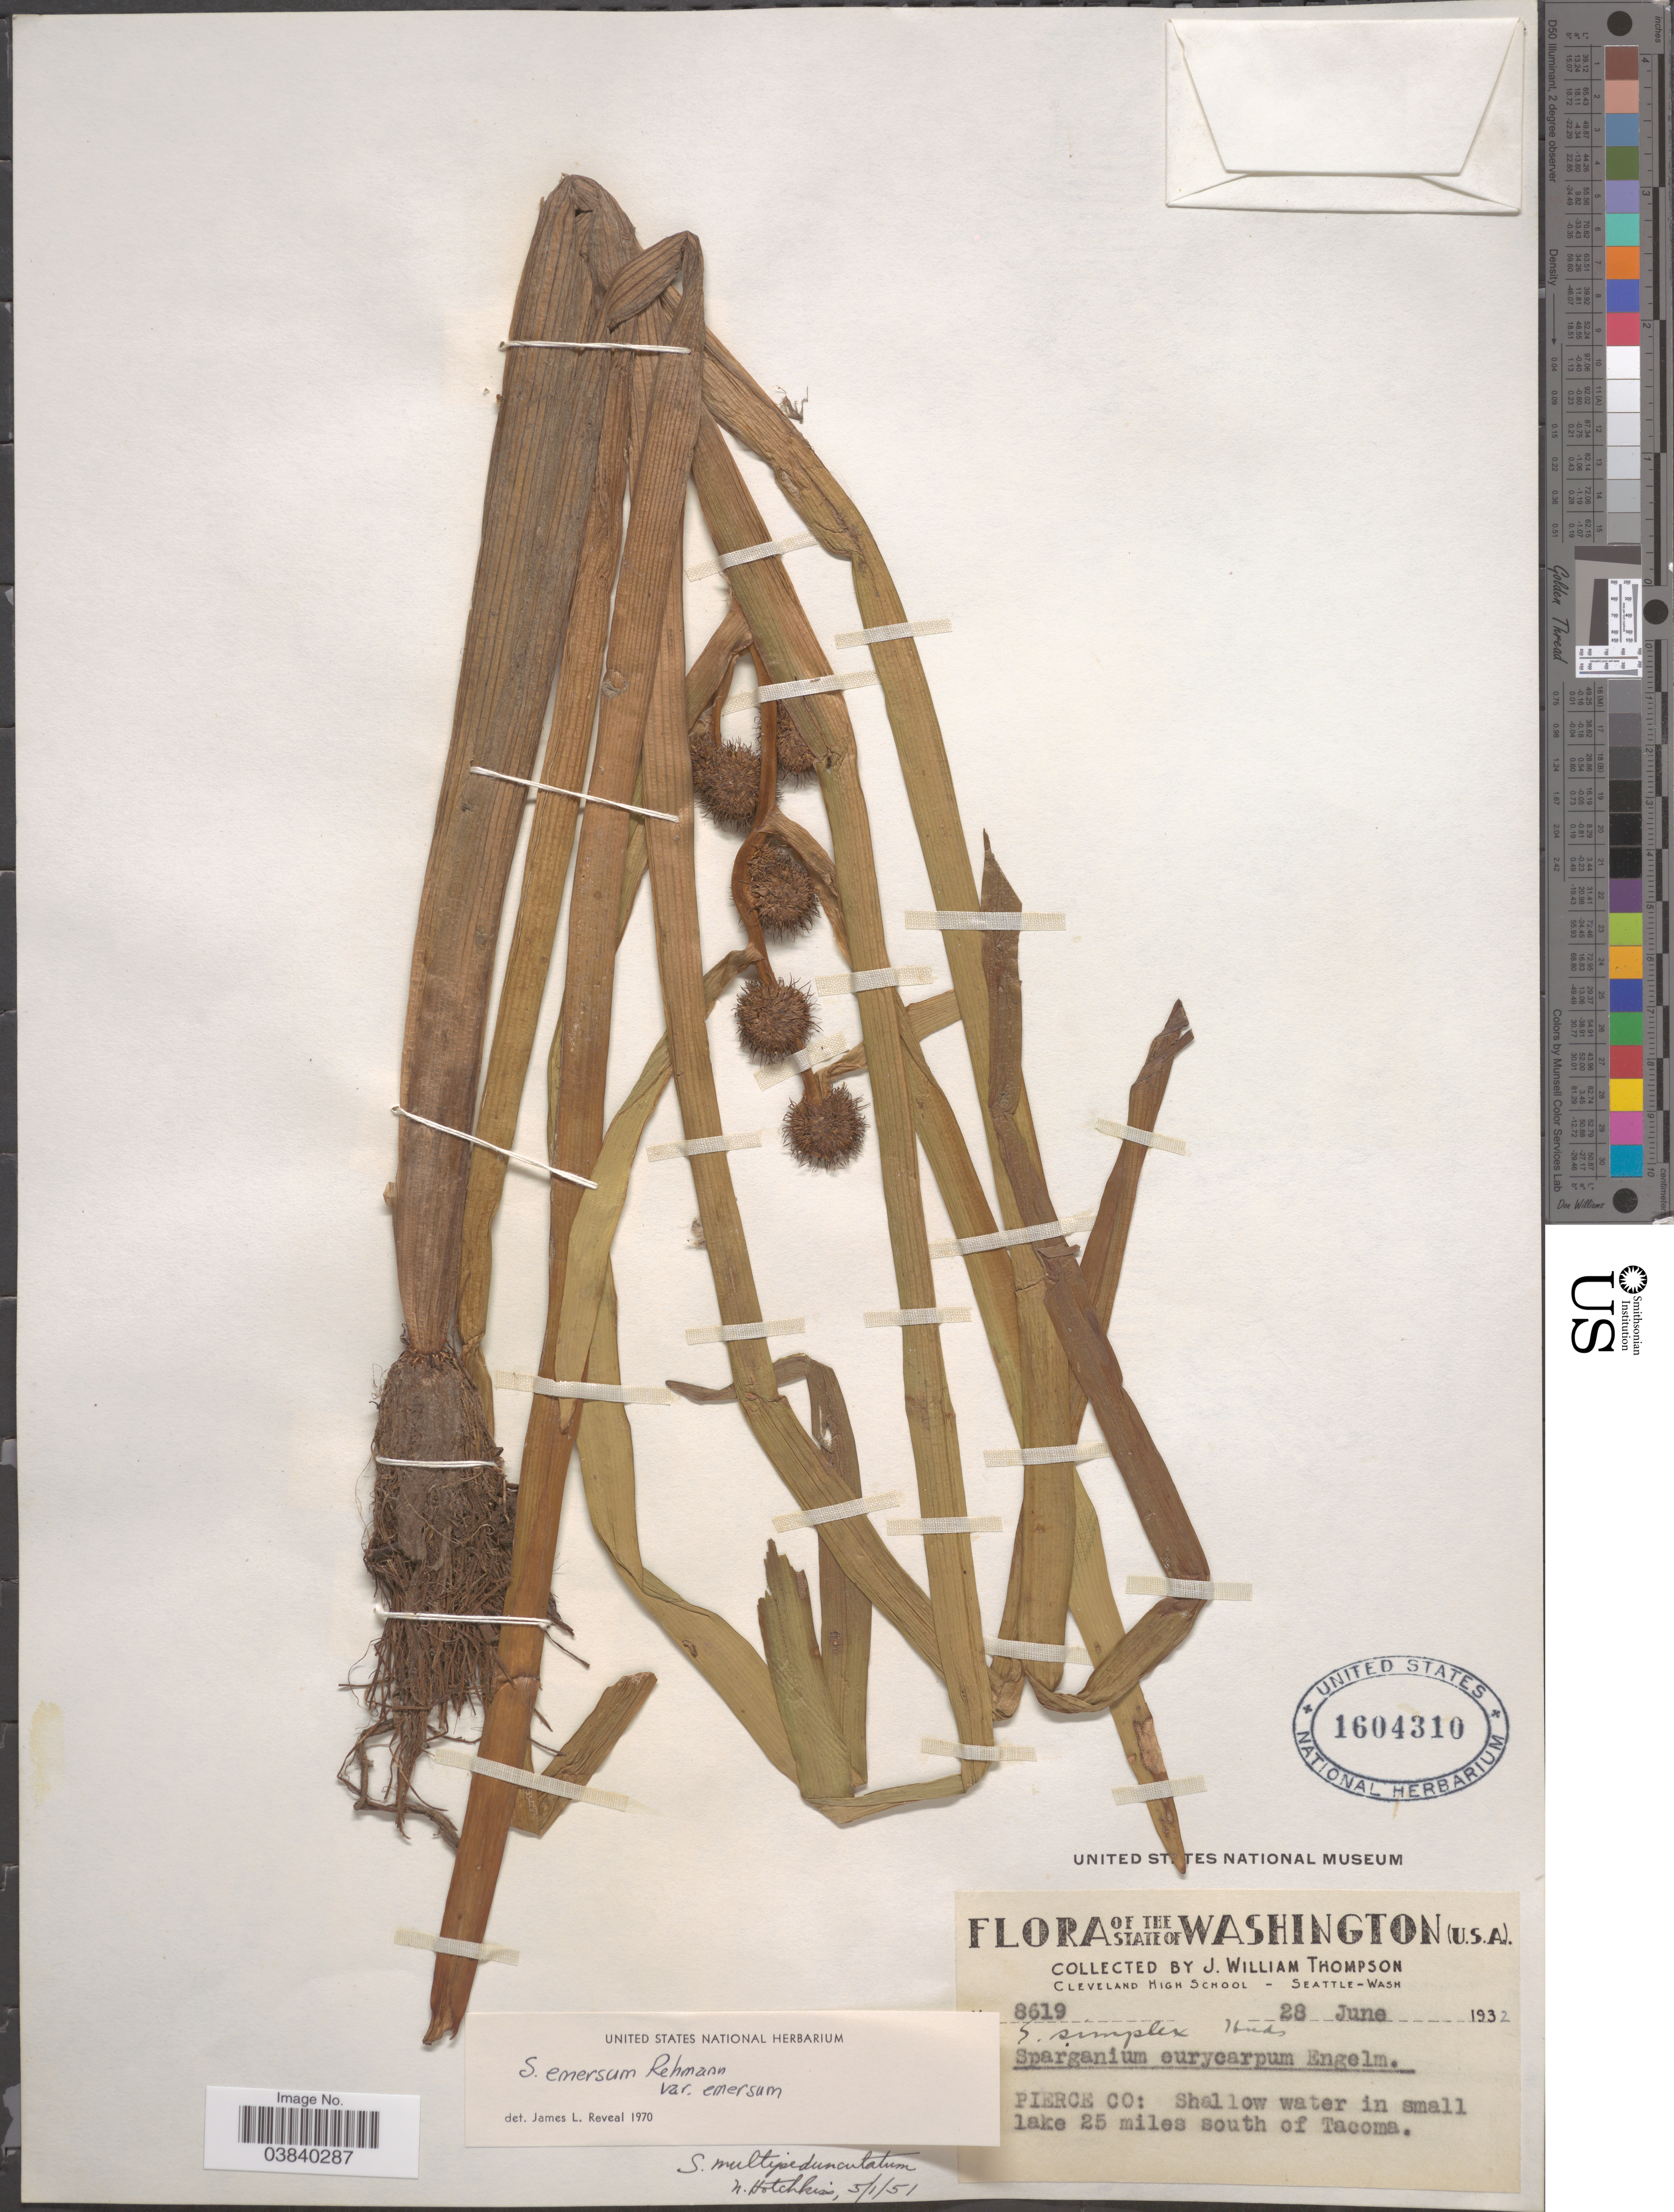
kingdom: Plantae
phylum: Tracheophyta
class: Liliopsida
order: Poales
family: Typhaceae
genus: Sparganium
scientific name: Sparganium emersum var. multipedunculatum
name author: (Morong) Reveal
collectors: J. W. Thompson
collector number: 8619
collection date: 1932-06-28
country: United States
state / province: Washington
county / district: Pierce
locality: Pierce Co: Shallow water in small lake 25 miles south of Tacoma.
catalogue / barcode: US 1604310